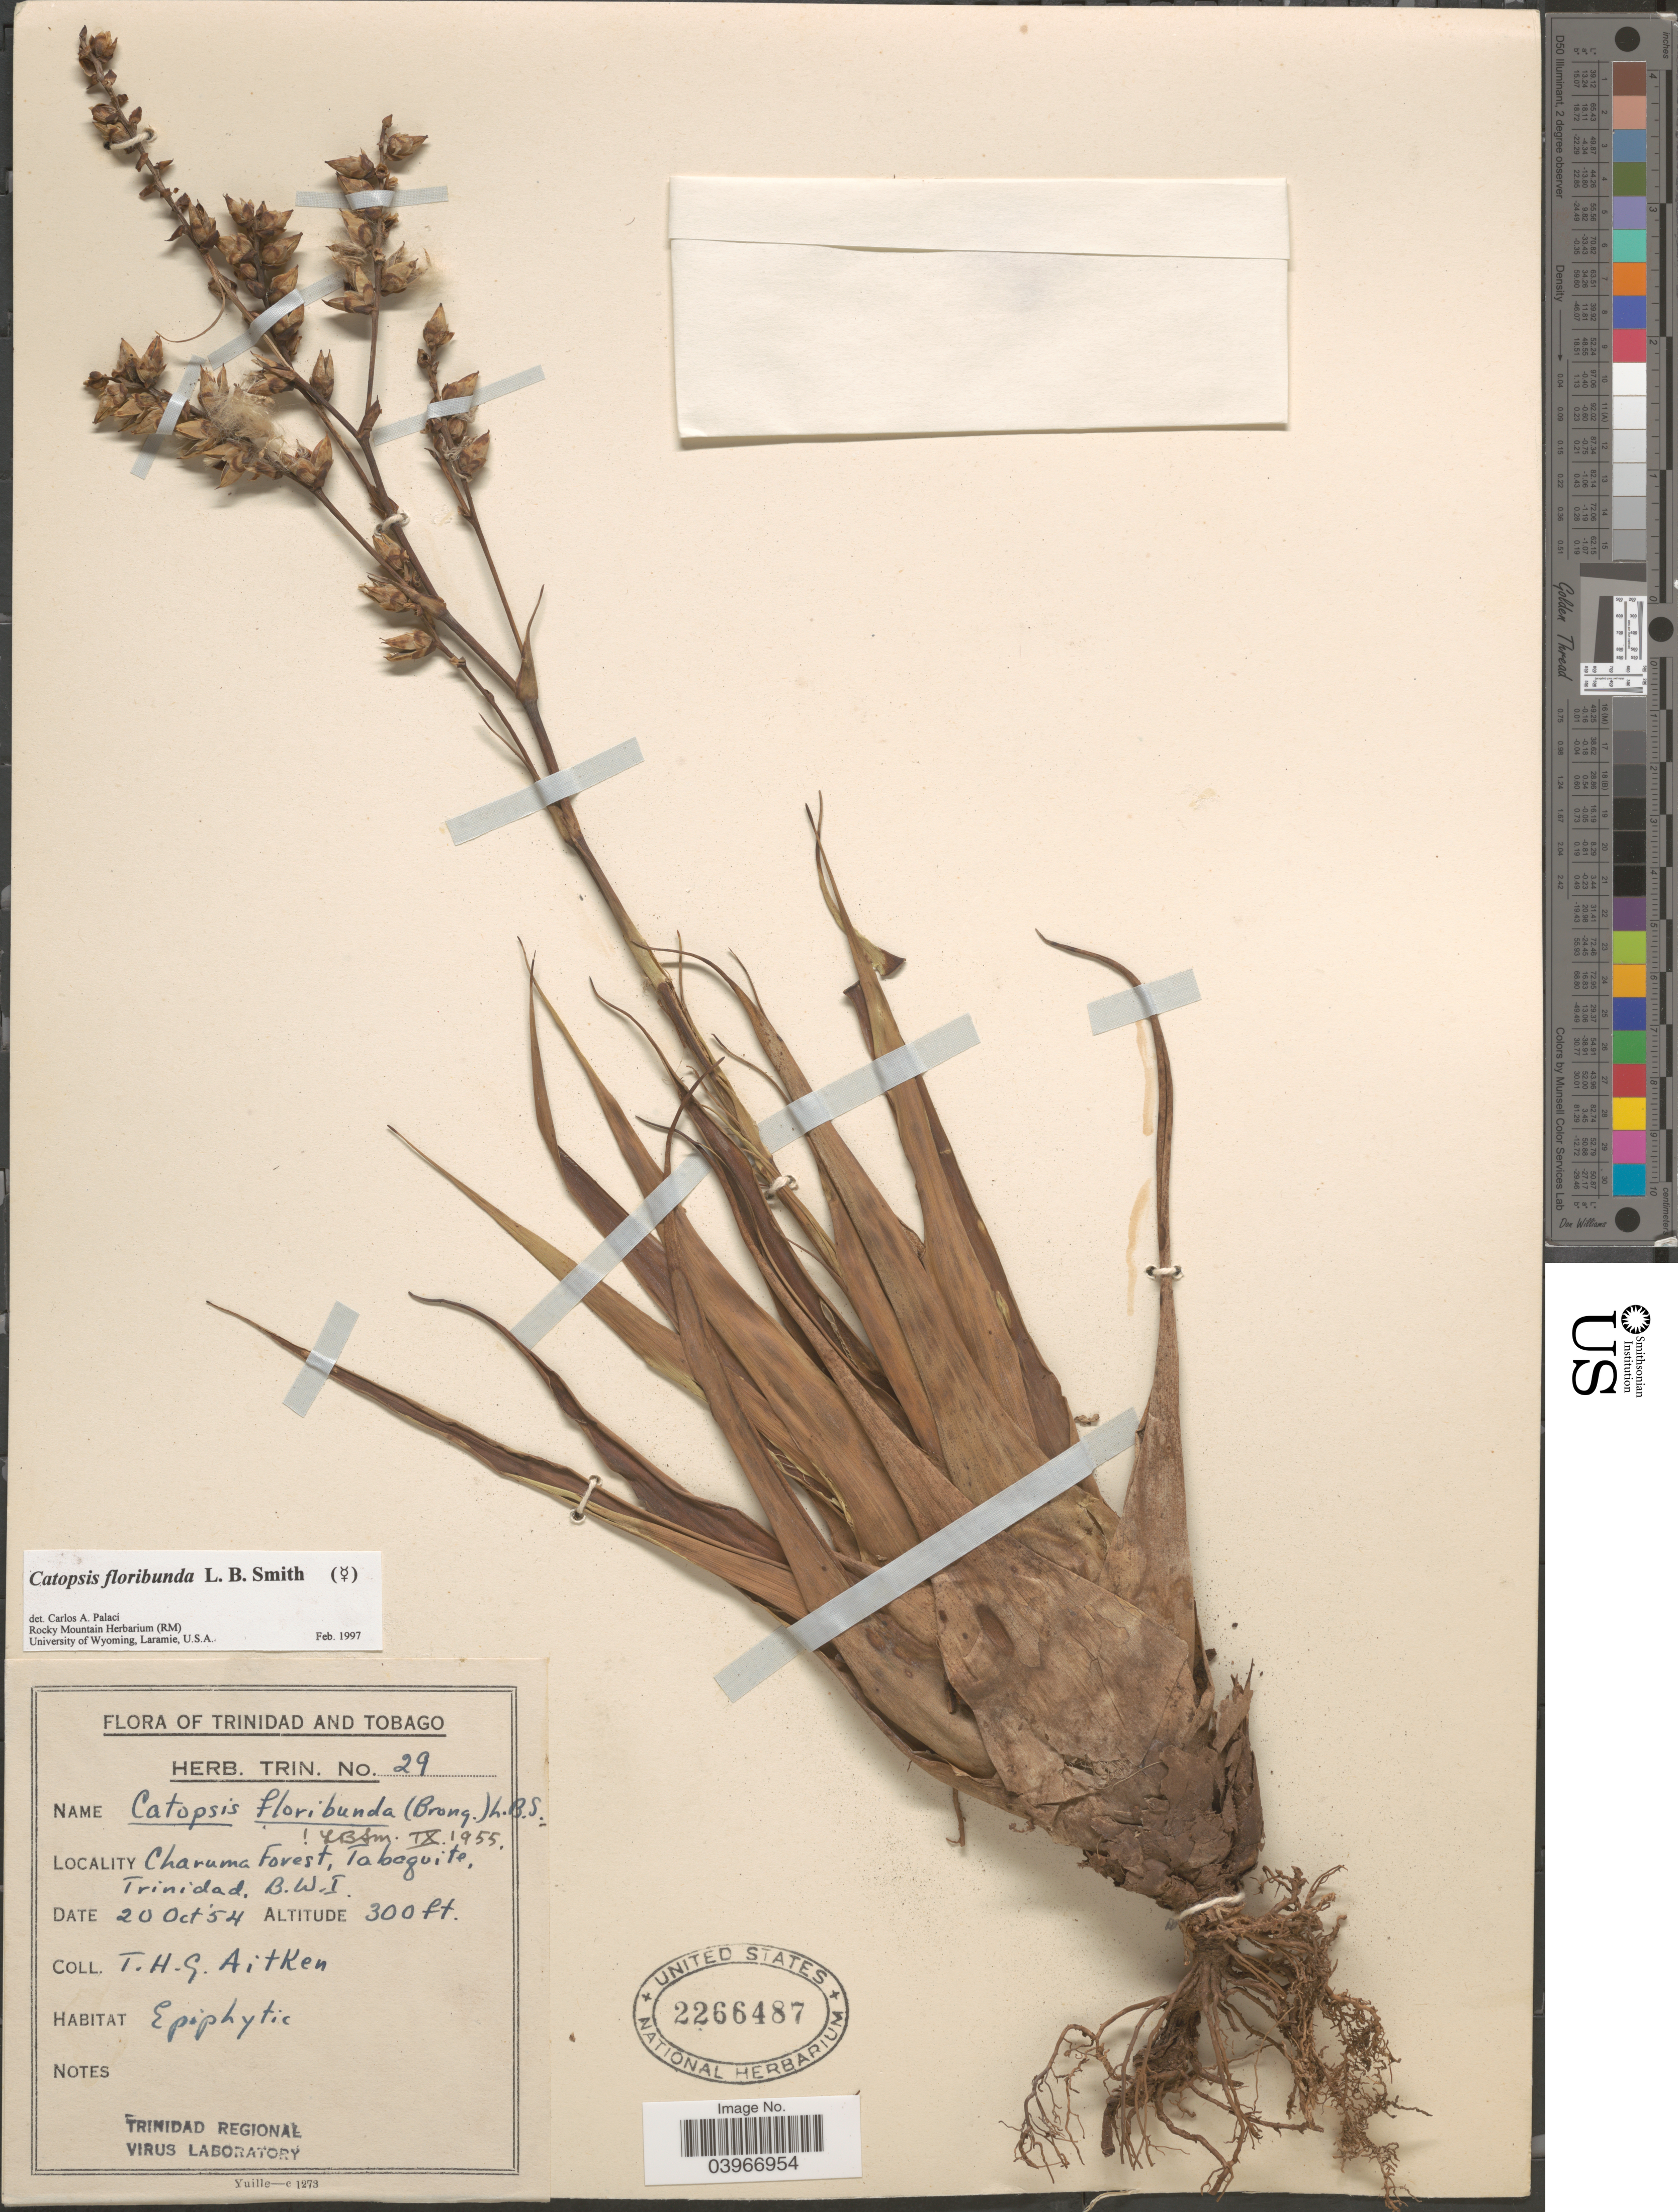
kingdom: Plantae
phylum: Tracheophyta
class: Liliopsida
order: Poales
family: Bromeliaceae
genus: Catopsis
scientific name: Catopsis floribunda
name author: L.B. Sm.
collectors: T. Aitken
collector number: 29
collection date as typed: Transcribed d/m/y: 20/10/54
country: Trinidad and Tobago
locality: Charuna Forest, Tabaquite, Trinidad, B. W. I.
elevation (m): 91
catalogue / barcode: US 2266487